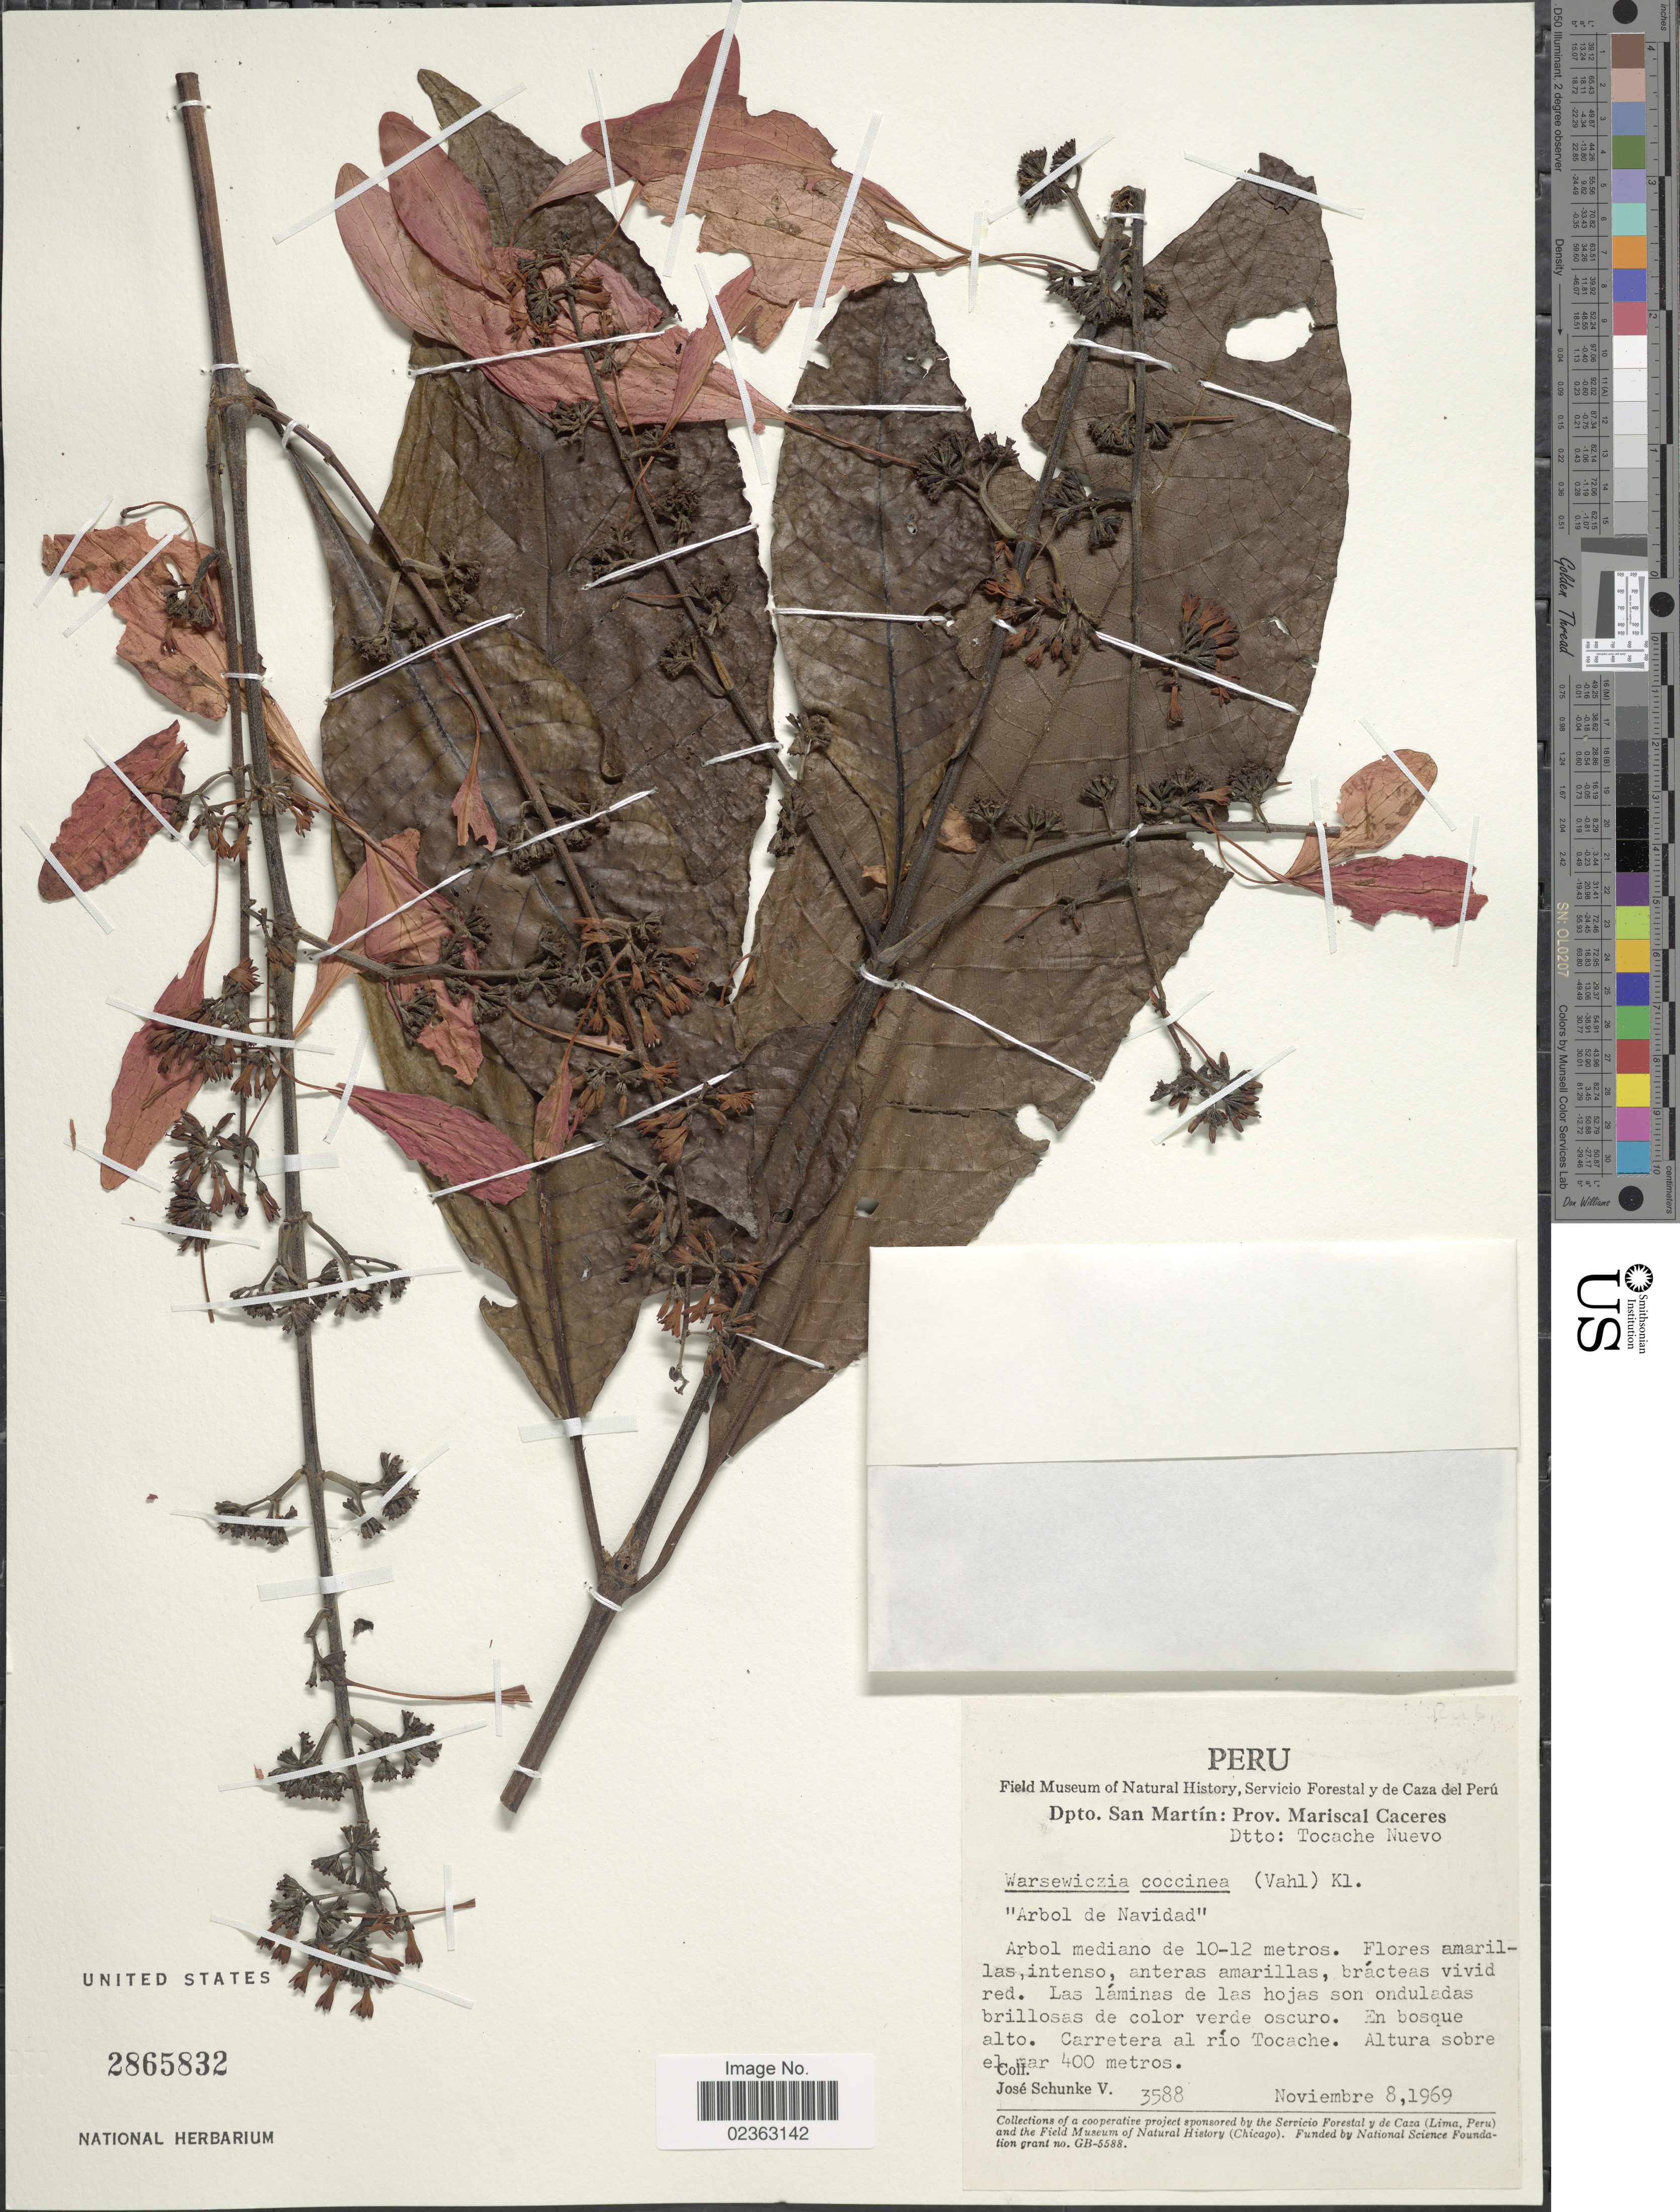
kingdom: Plantae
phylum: Tracheophyta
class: Magnoliopsida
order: Gentianales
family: Rubiaceae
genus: Warszewiczia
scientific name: Warszewiczia coccinea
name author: (Vahl) Klotzsch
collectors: J. Schunke Vigo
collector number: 3588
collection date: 1969-11-08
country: Peru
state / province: San Martín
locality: Prov. Mariscal Caceres, Dtto: Tocache Nuevo, Carretera al rio Tocache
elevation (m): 400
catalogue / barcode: US 2865832